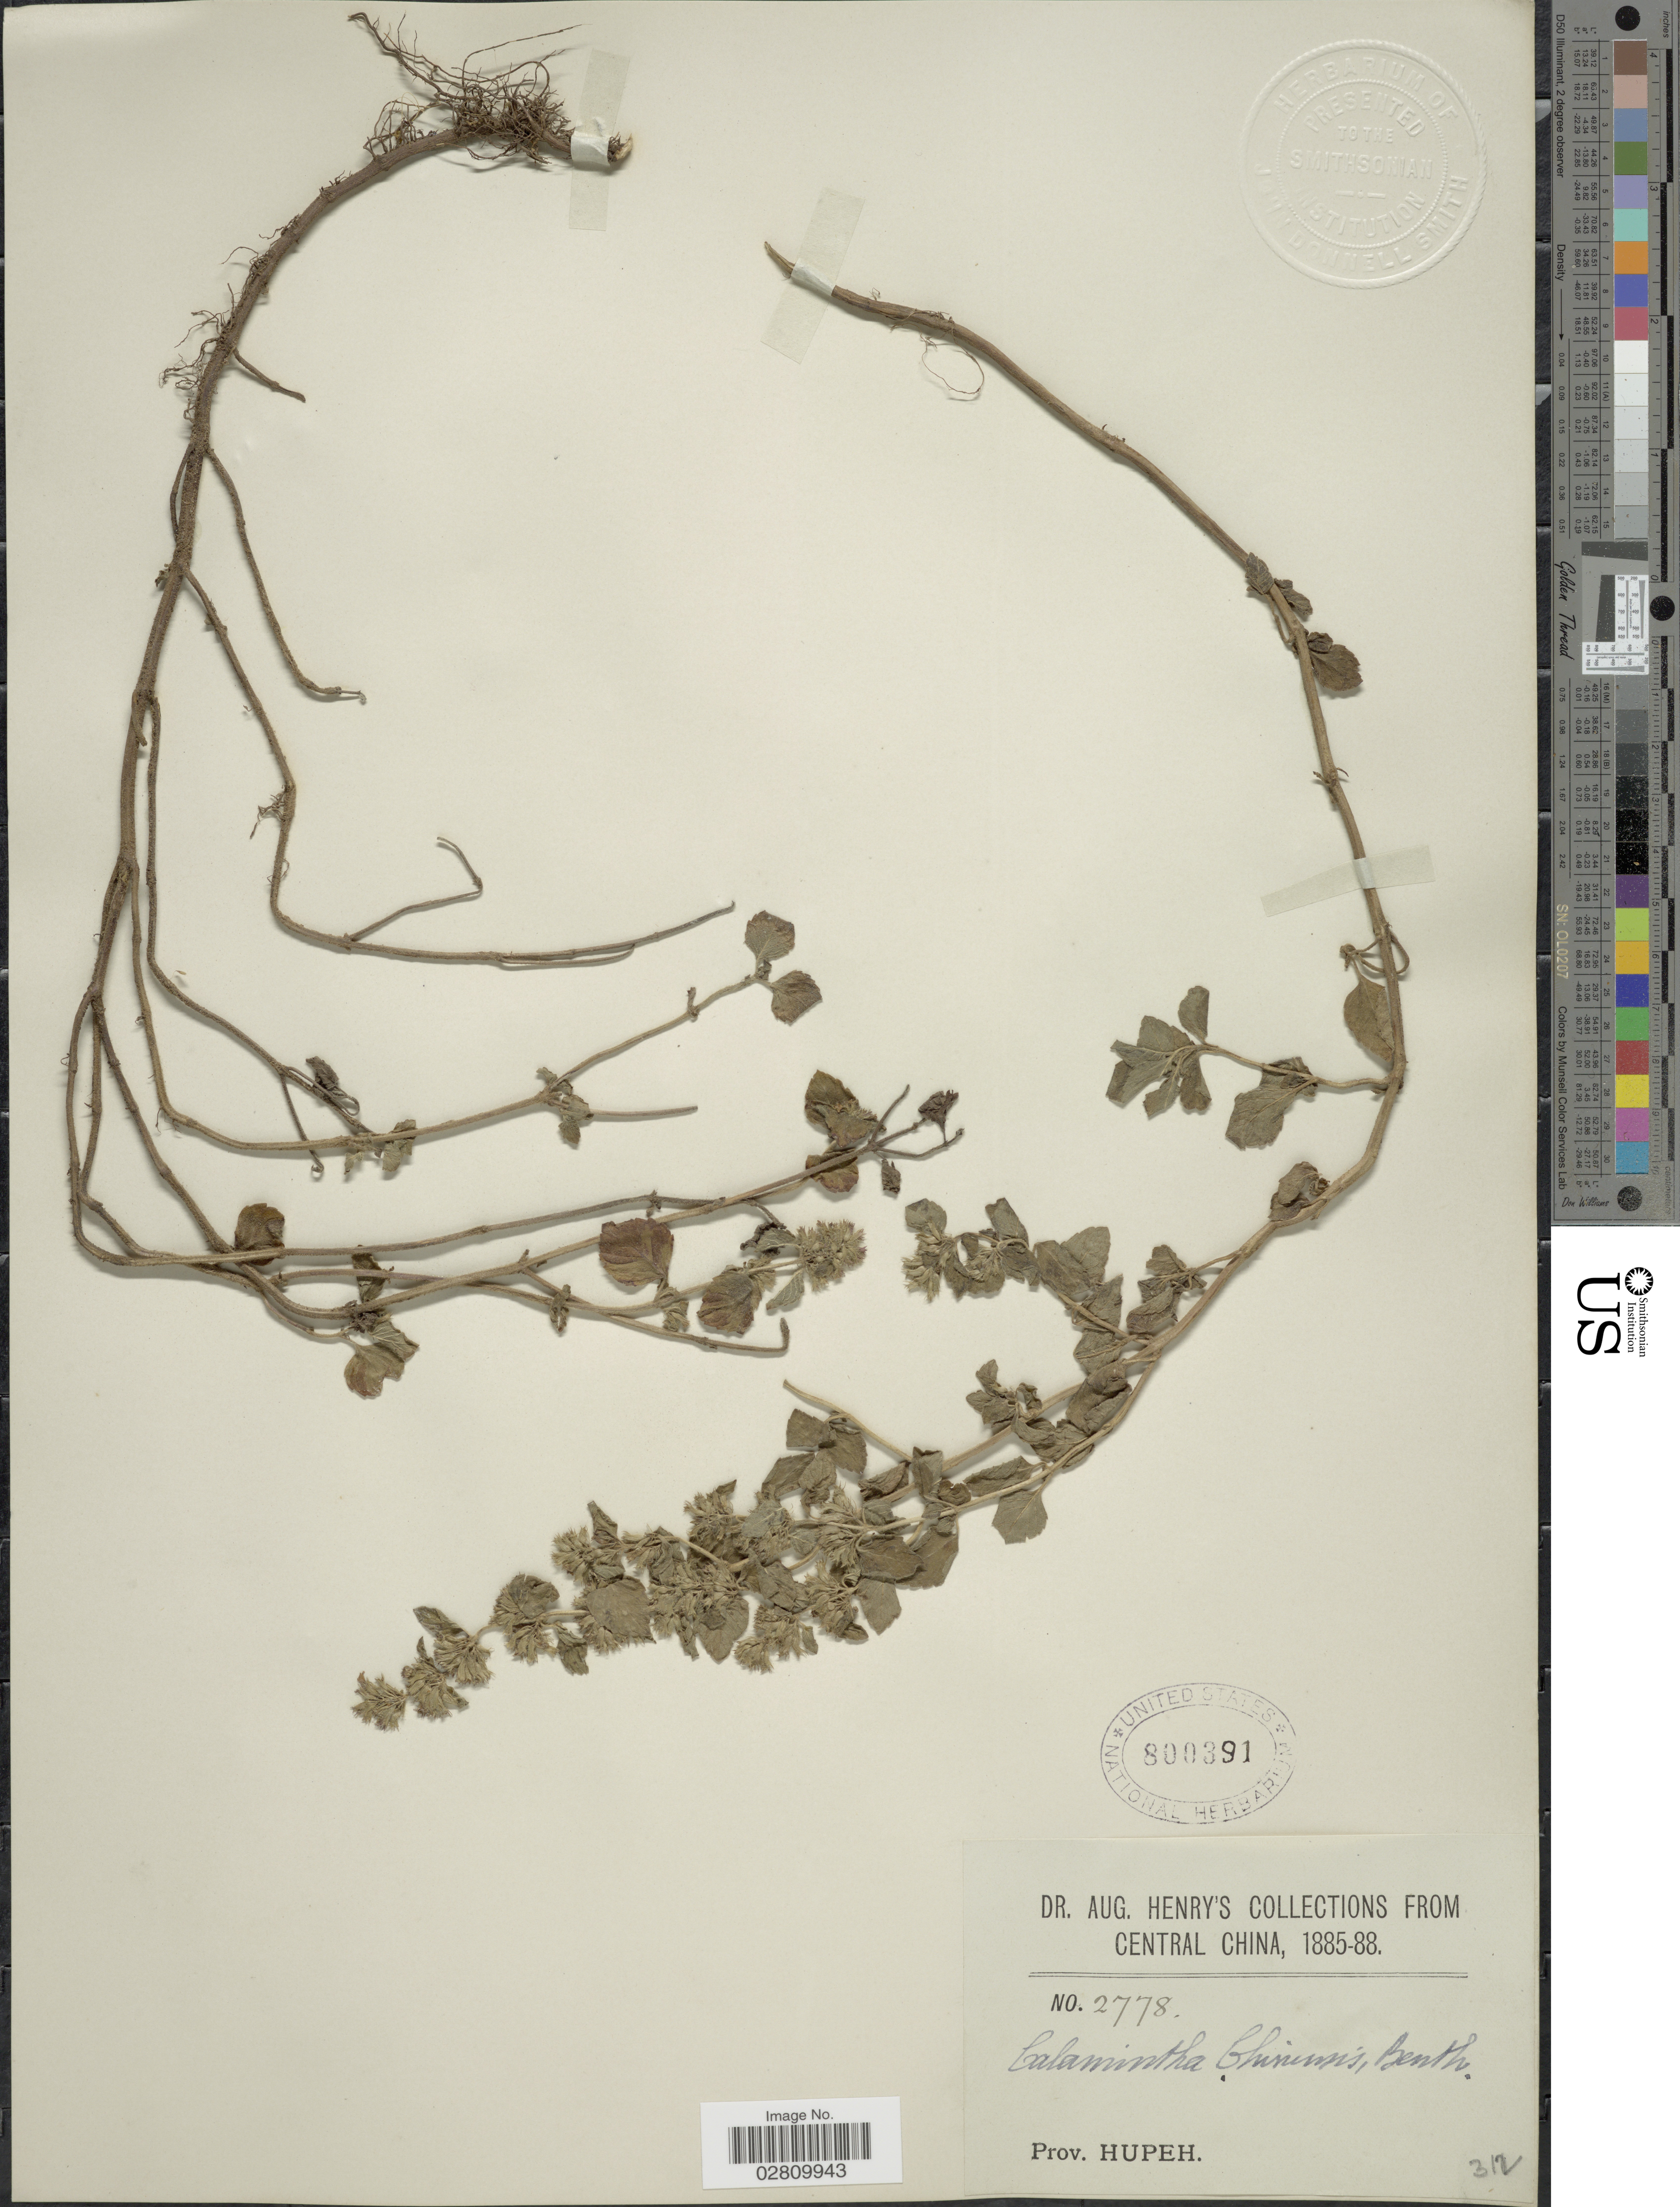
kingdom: Plantae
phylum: Tracheophyta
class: Magnoliopsida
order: Lamiales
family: Lamiaceae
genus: Calamintha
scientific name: Calamintha chinensis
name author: Benth.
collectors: A. Henry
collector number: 2778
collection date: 1885/1888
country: China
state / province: Hubei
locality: Central China. Prov. Hupeh.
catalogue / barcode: US 800391